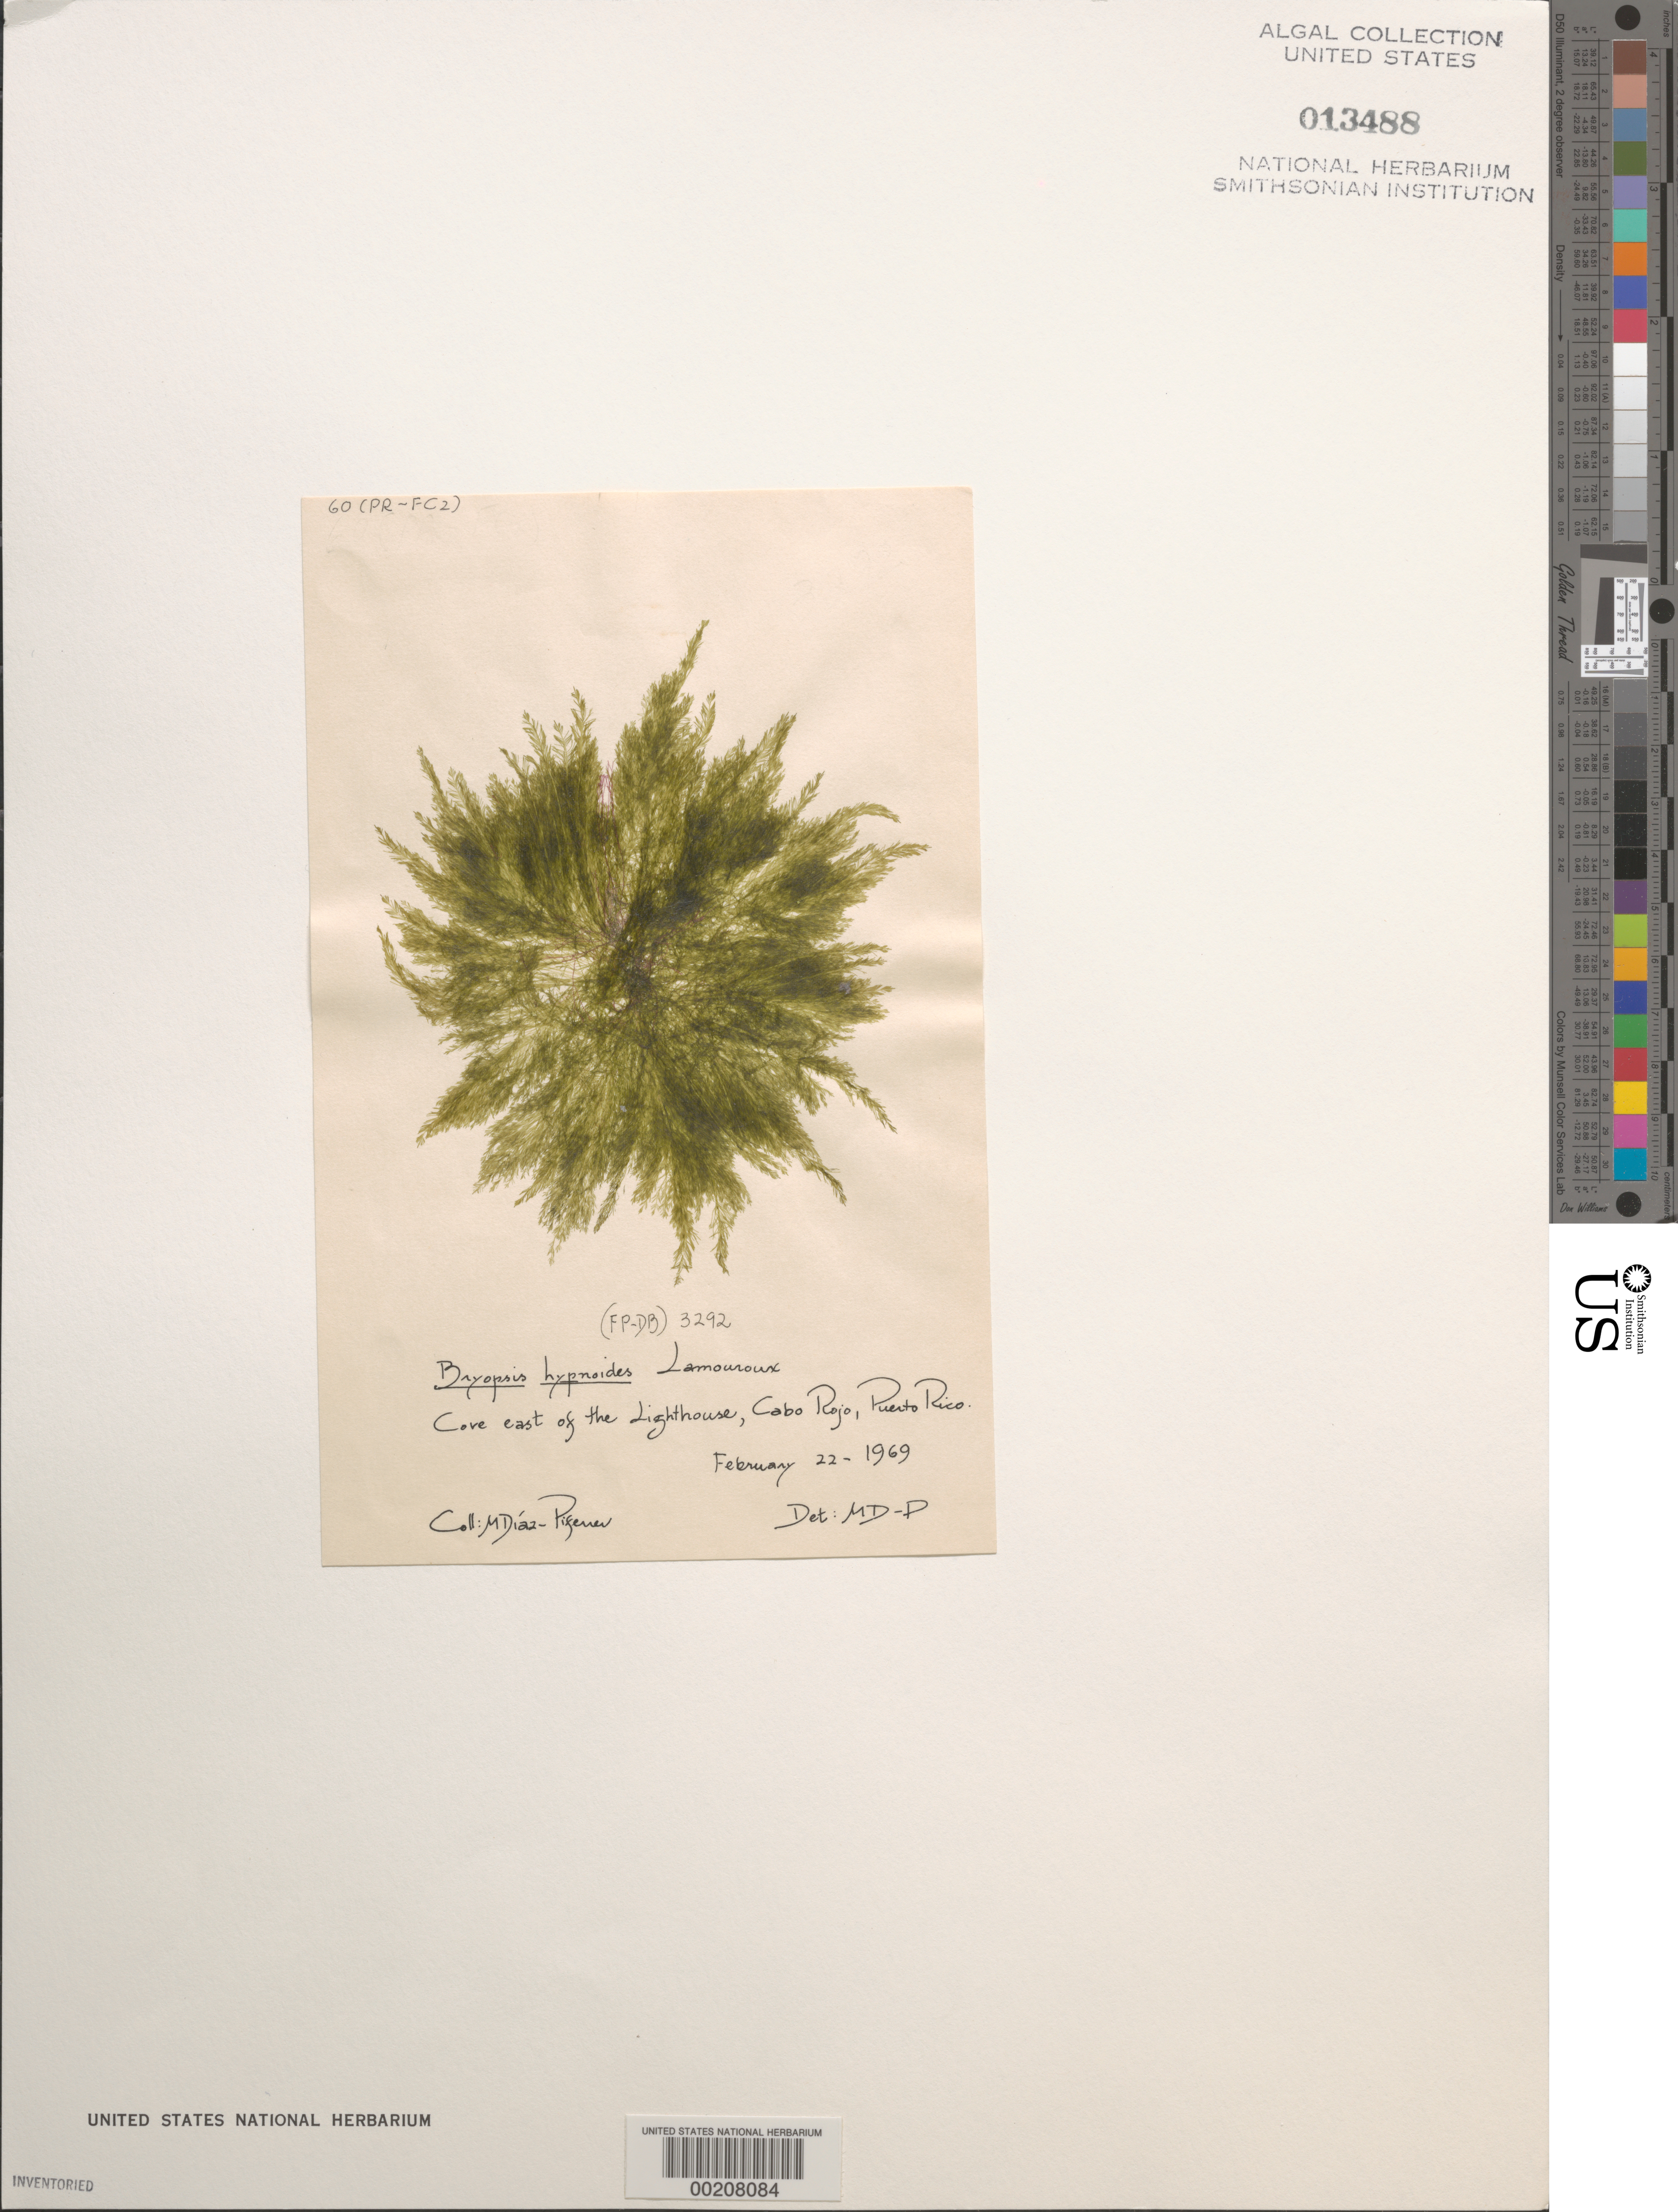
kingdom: Plantae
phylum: Chlorophyta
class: Ulvophyceae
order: Bryopsidales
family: Bryopsidaceae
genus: Bryopsis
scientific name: Bryopsis hypnoides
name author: J.V.Lamouroux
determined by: Diaz-Piferrer, M.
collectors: M. Diaz-Piferrer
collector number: (fp-db) 3292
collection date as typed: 22 Feb 1969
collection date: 1969-02-22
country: Puerto Rico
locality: Cabo rojo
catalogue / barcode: US 13488